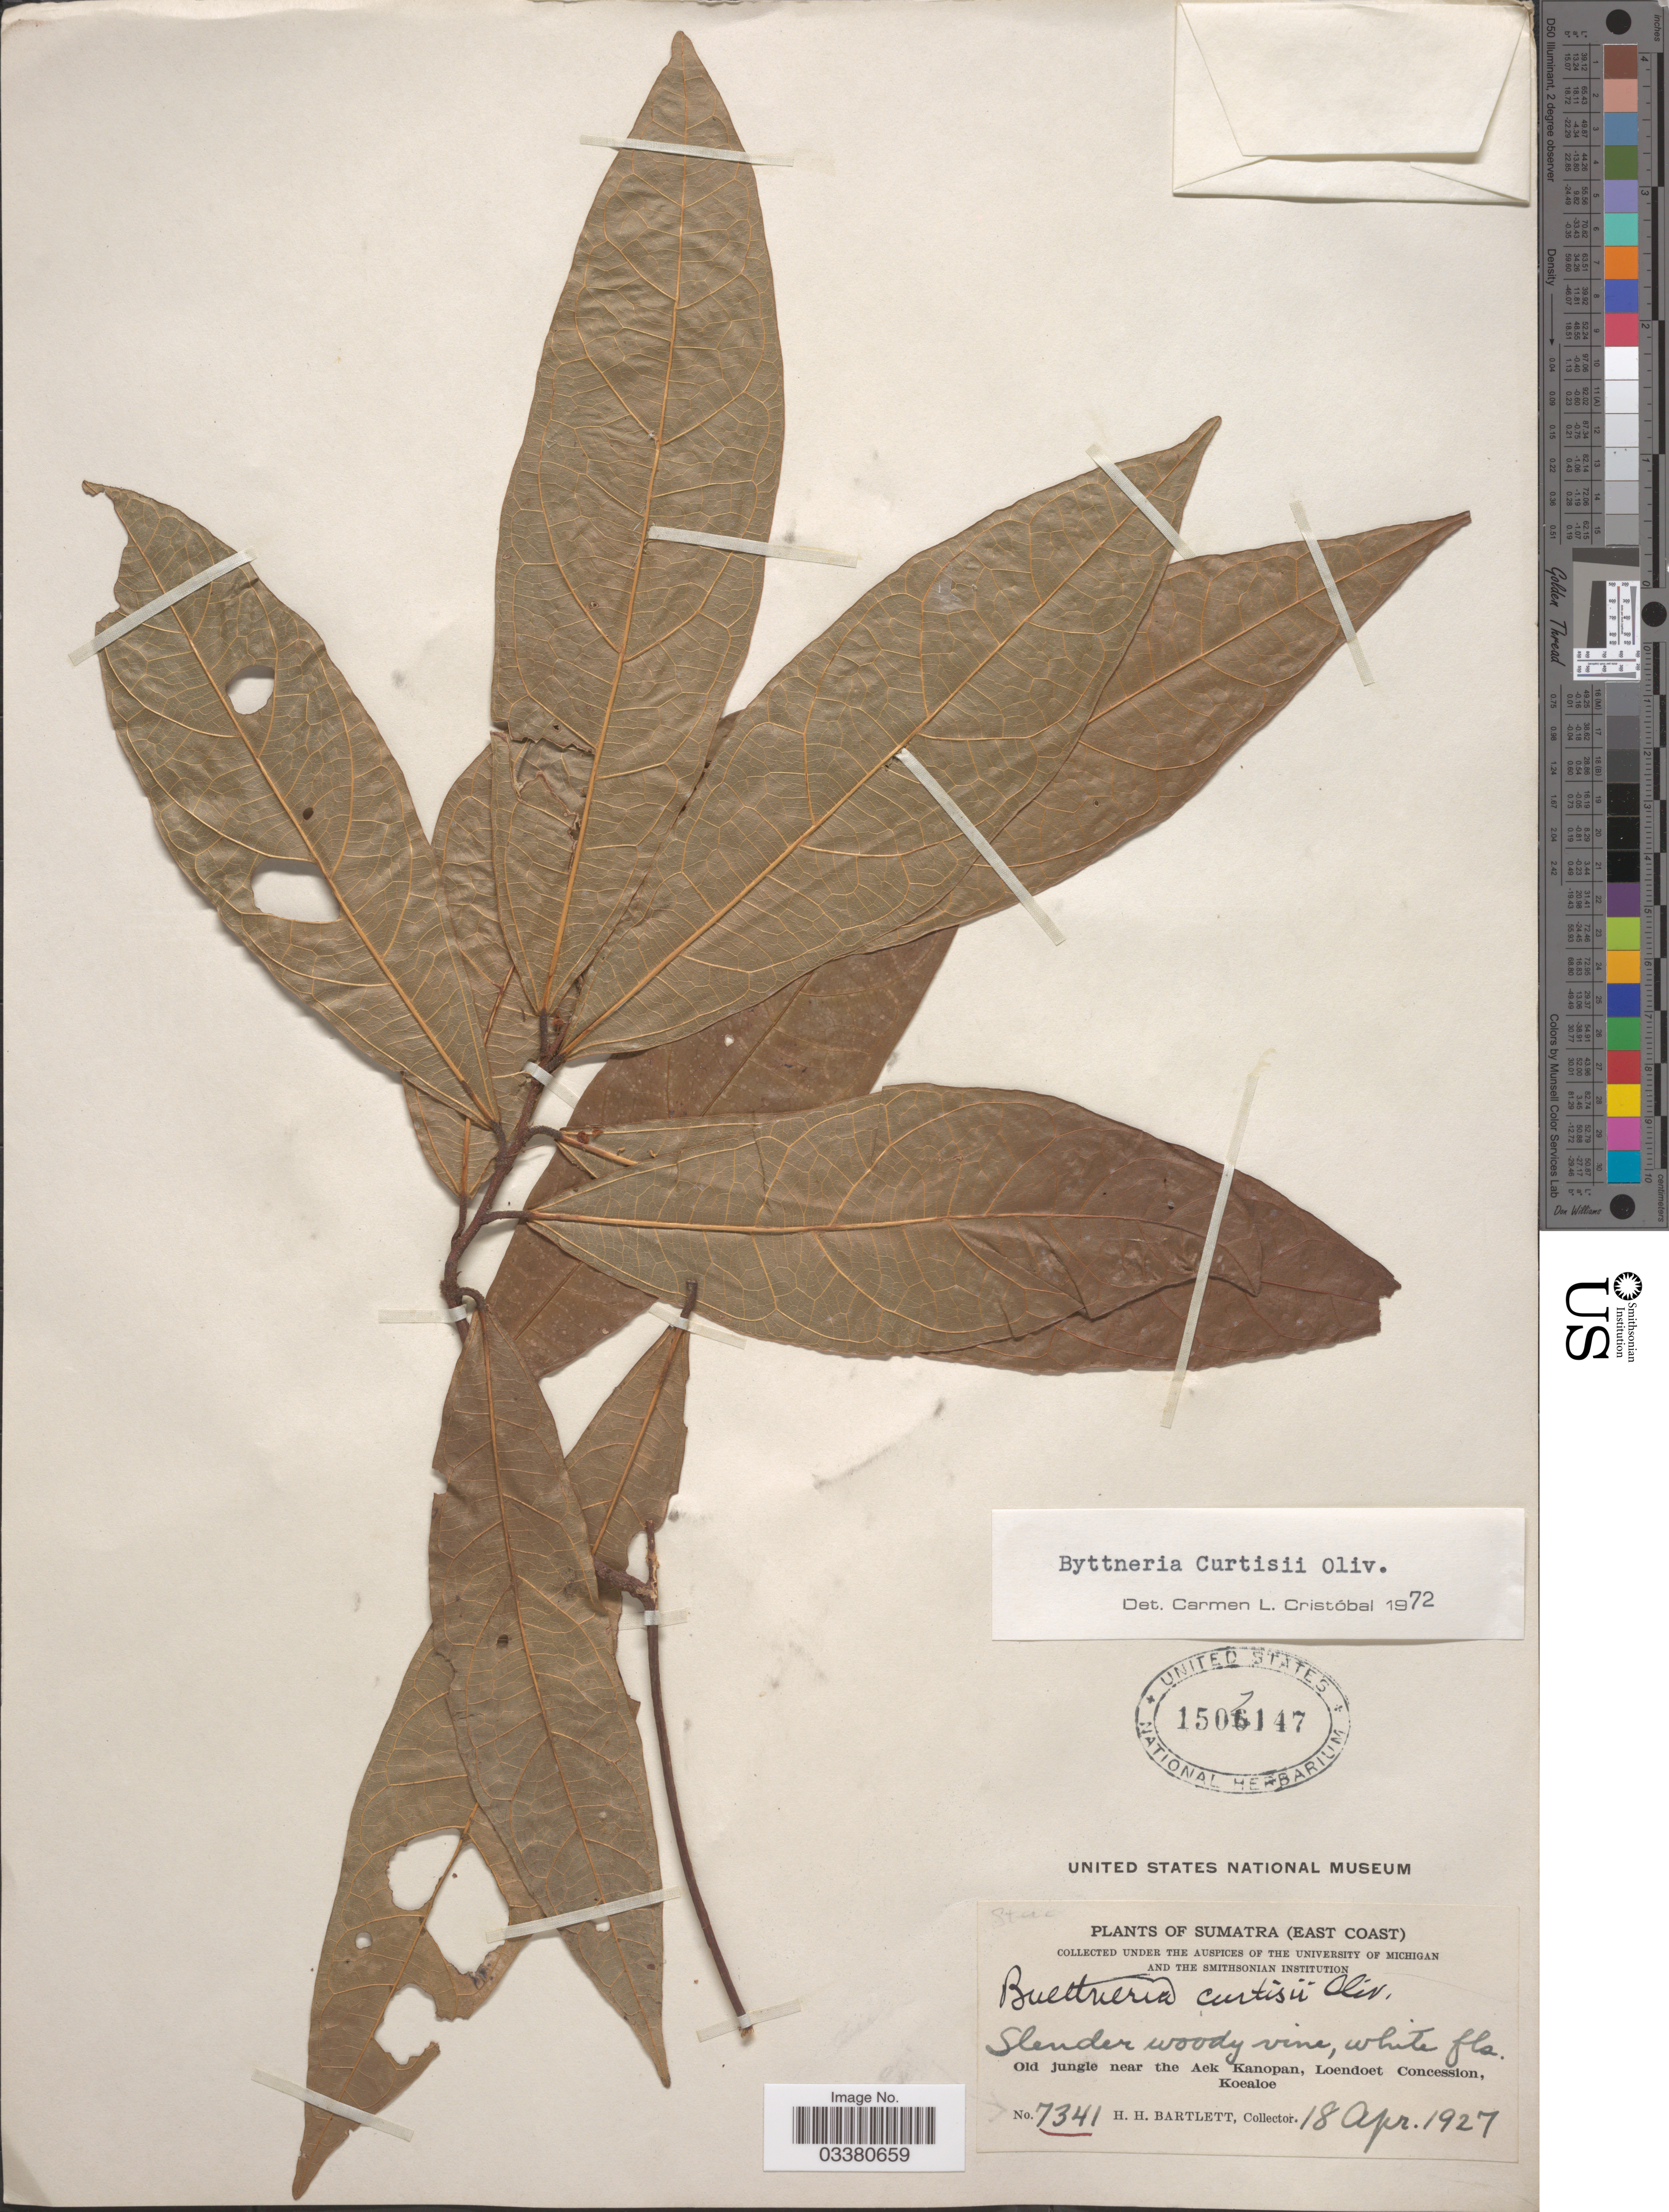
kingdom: Plantae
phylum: Tracheophyta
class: Magnoliopsida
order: Malvales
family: Malvaceae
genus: Byttneria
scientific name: Byttneria curtisii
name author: Oliv.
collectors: H. H. Bartlett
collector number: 7341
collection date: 1927-04-18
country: Indonesia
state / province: Sumatra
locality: (East Coast). Old jungle near the Aek Kanopan, Loendoet Concession, Koealoe.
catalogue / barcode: US 1507147